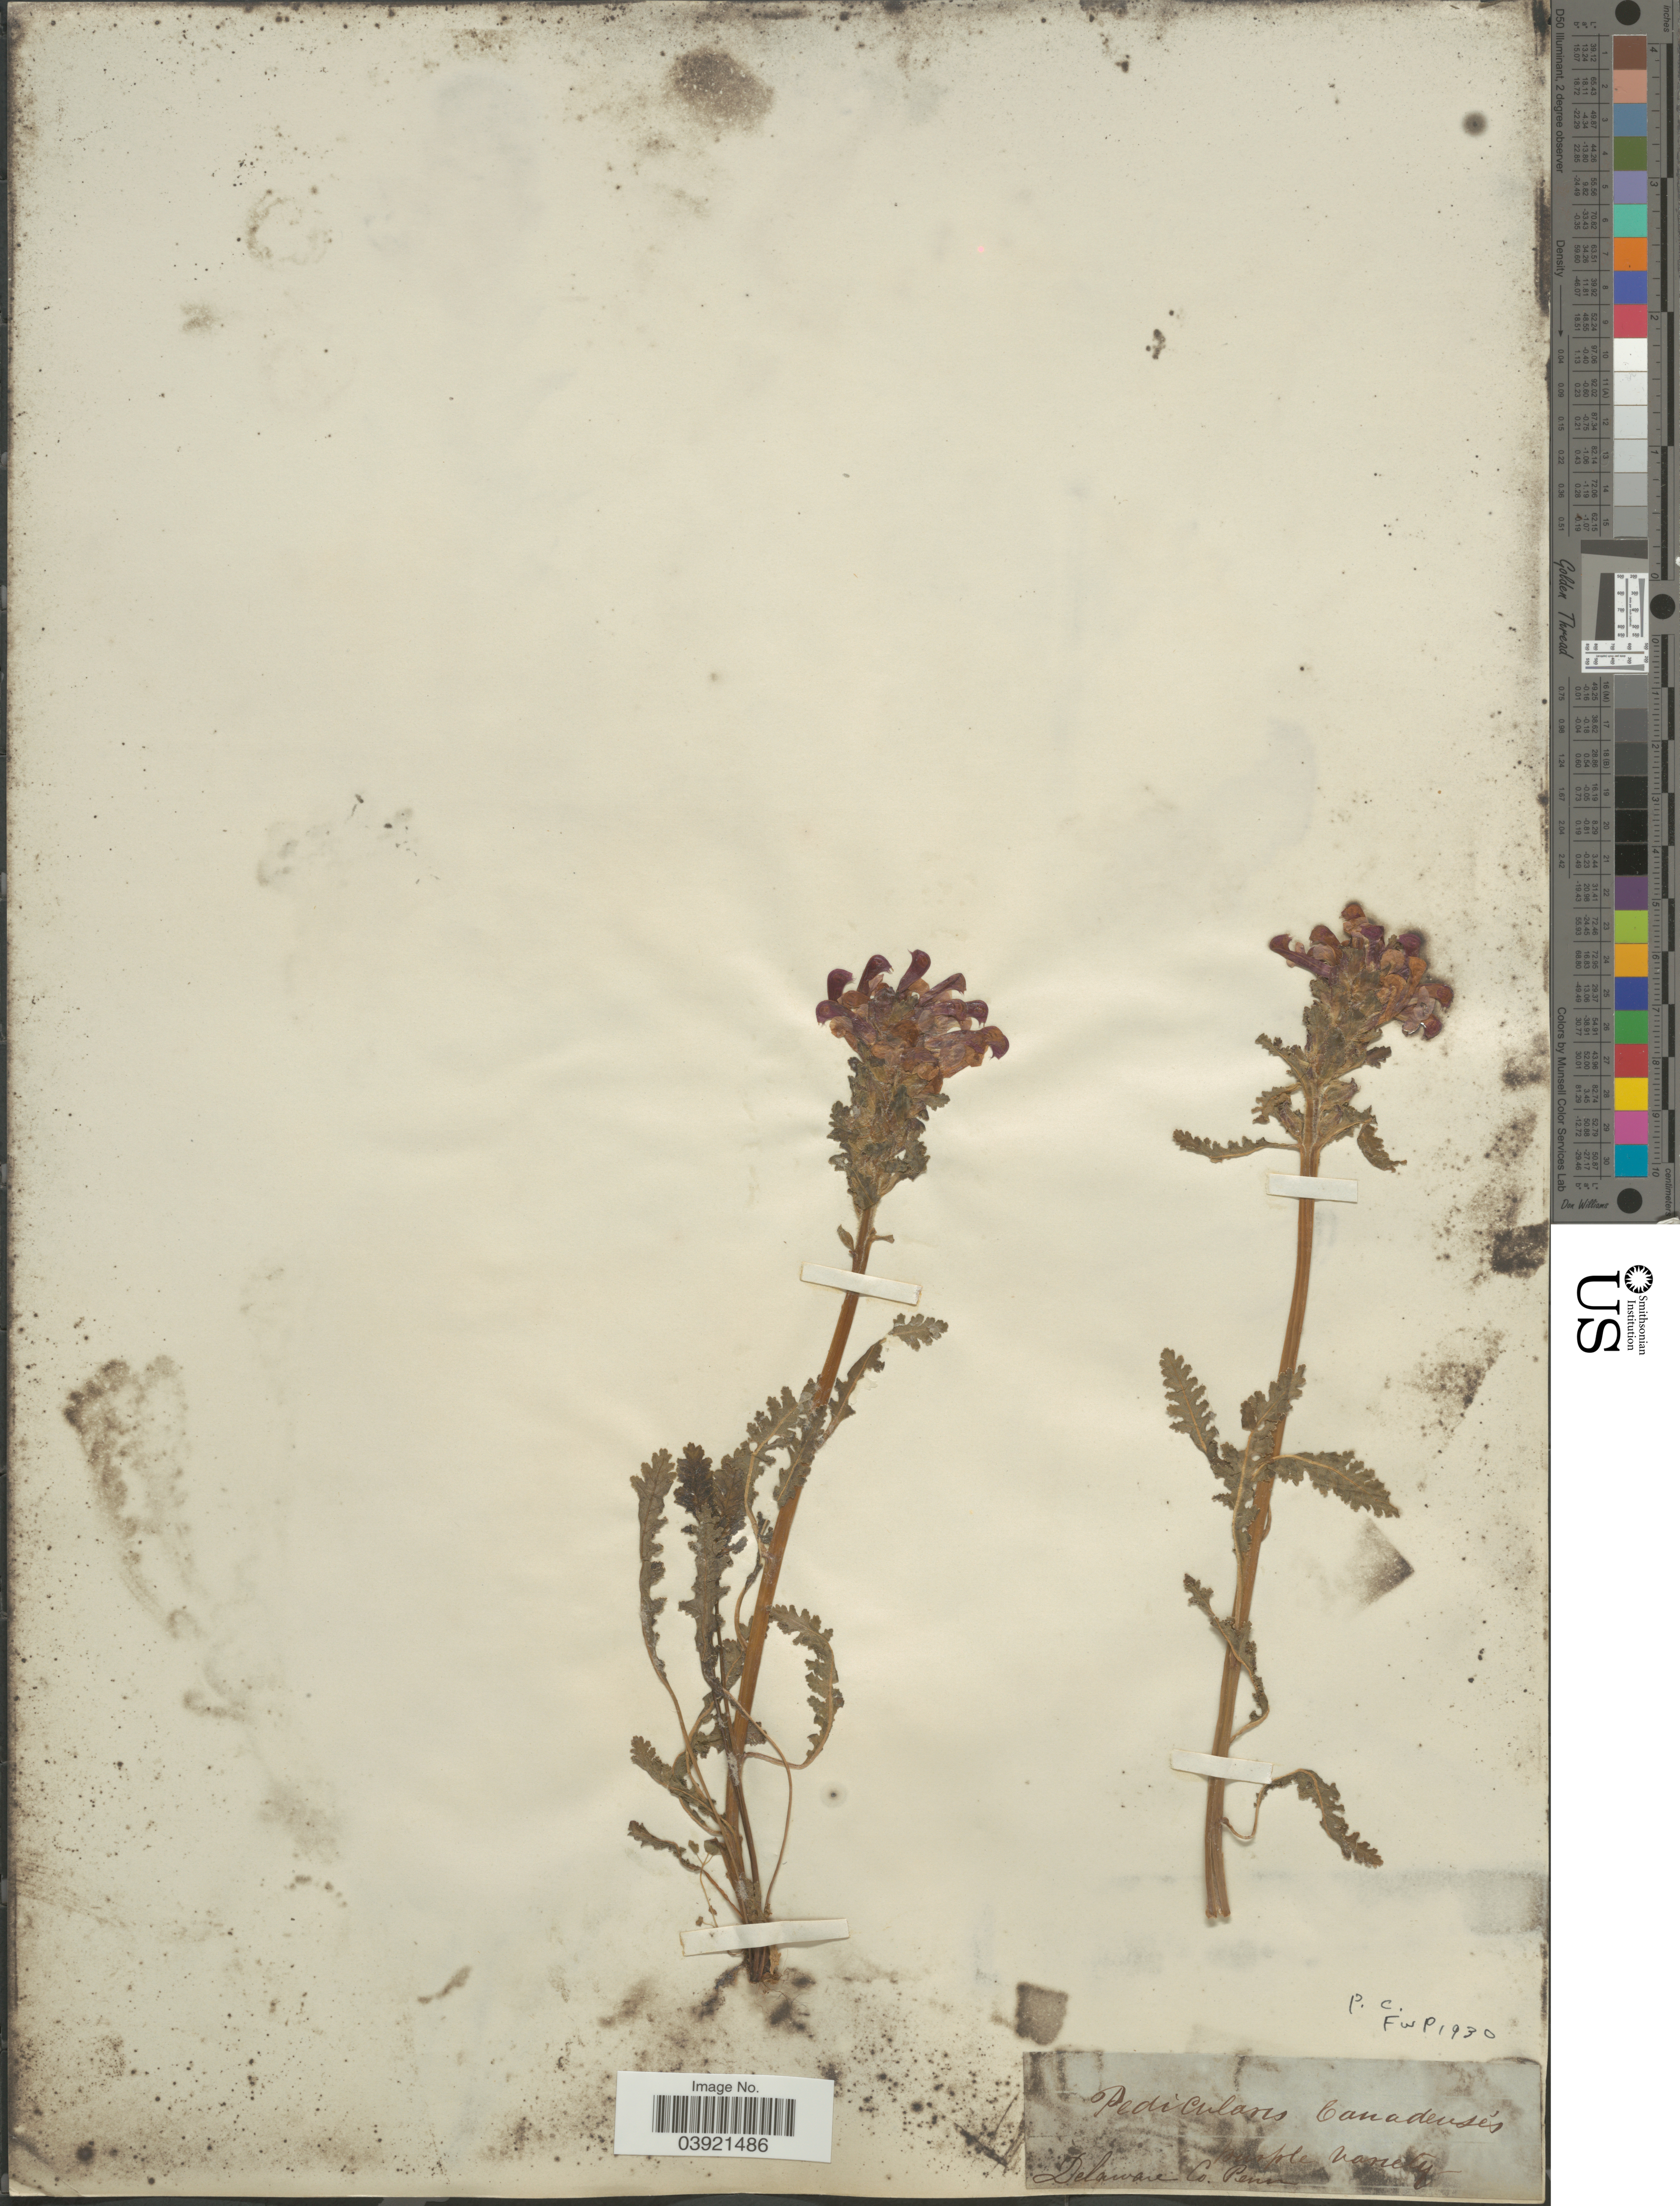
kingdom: Plantae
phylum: Tracheophyta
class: Magnoliopsida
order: Lamiales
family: Orobanchaceae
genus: Pedicularis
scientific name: Pedicularis canadensis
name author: L.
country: United States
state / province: Pennsylvania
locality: Delaware Co.